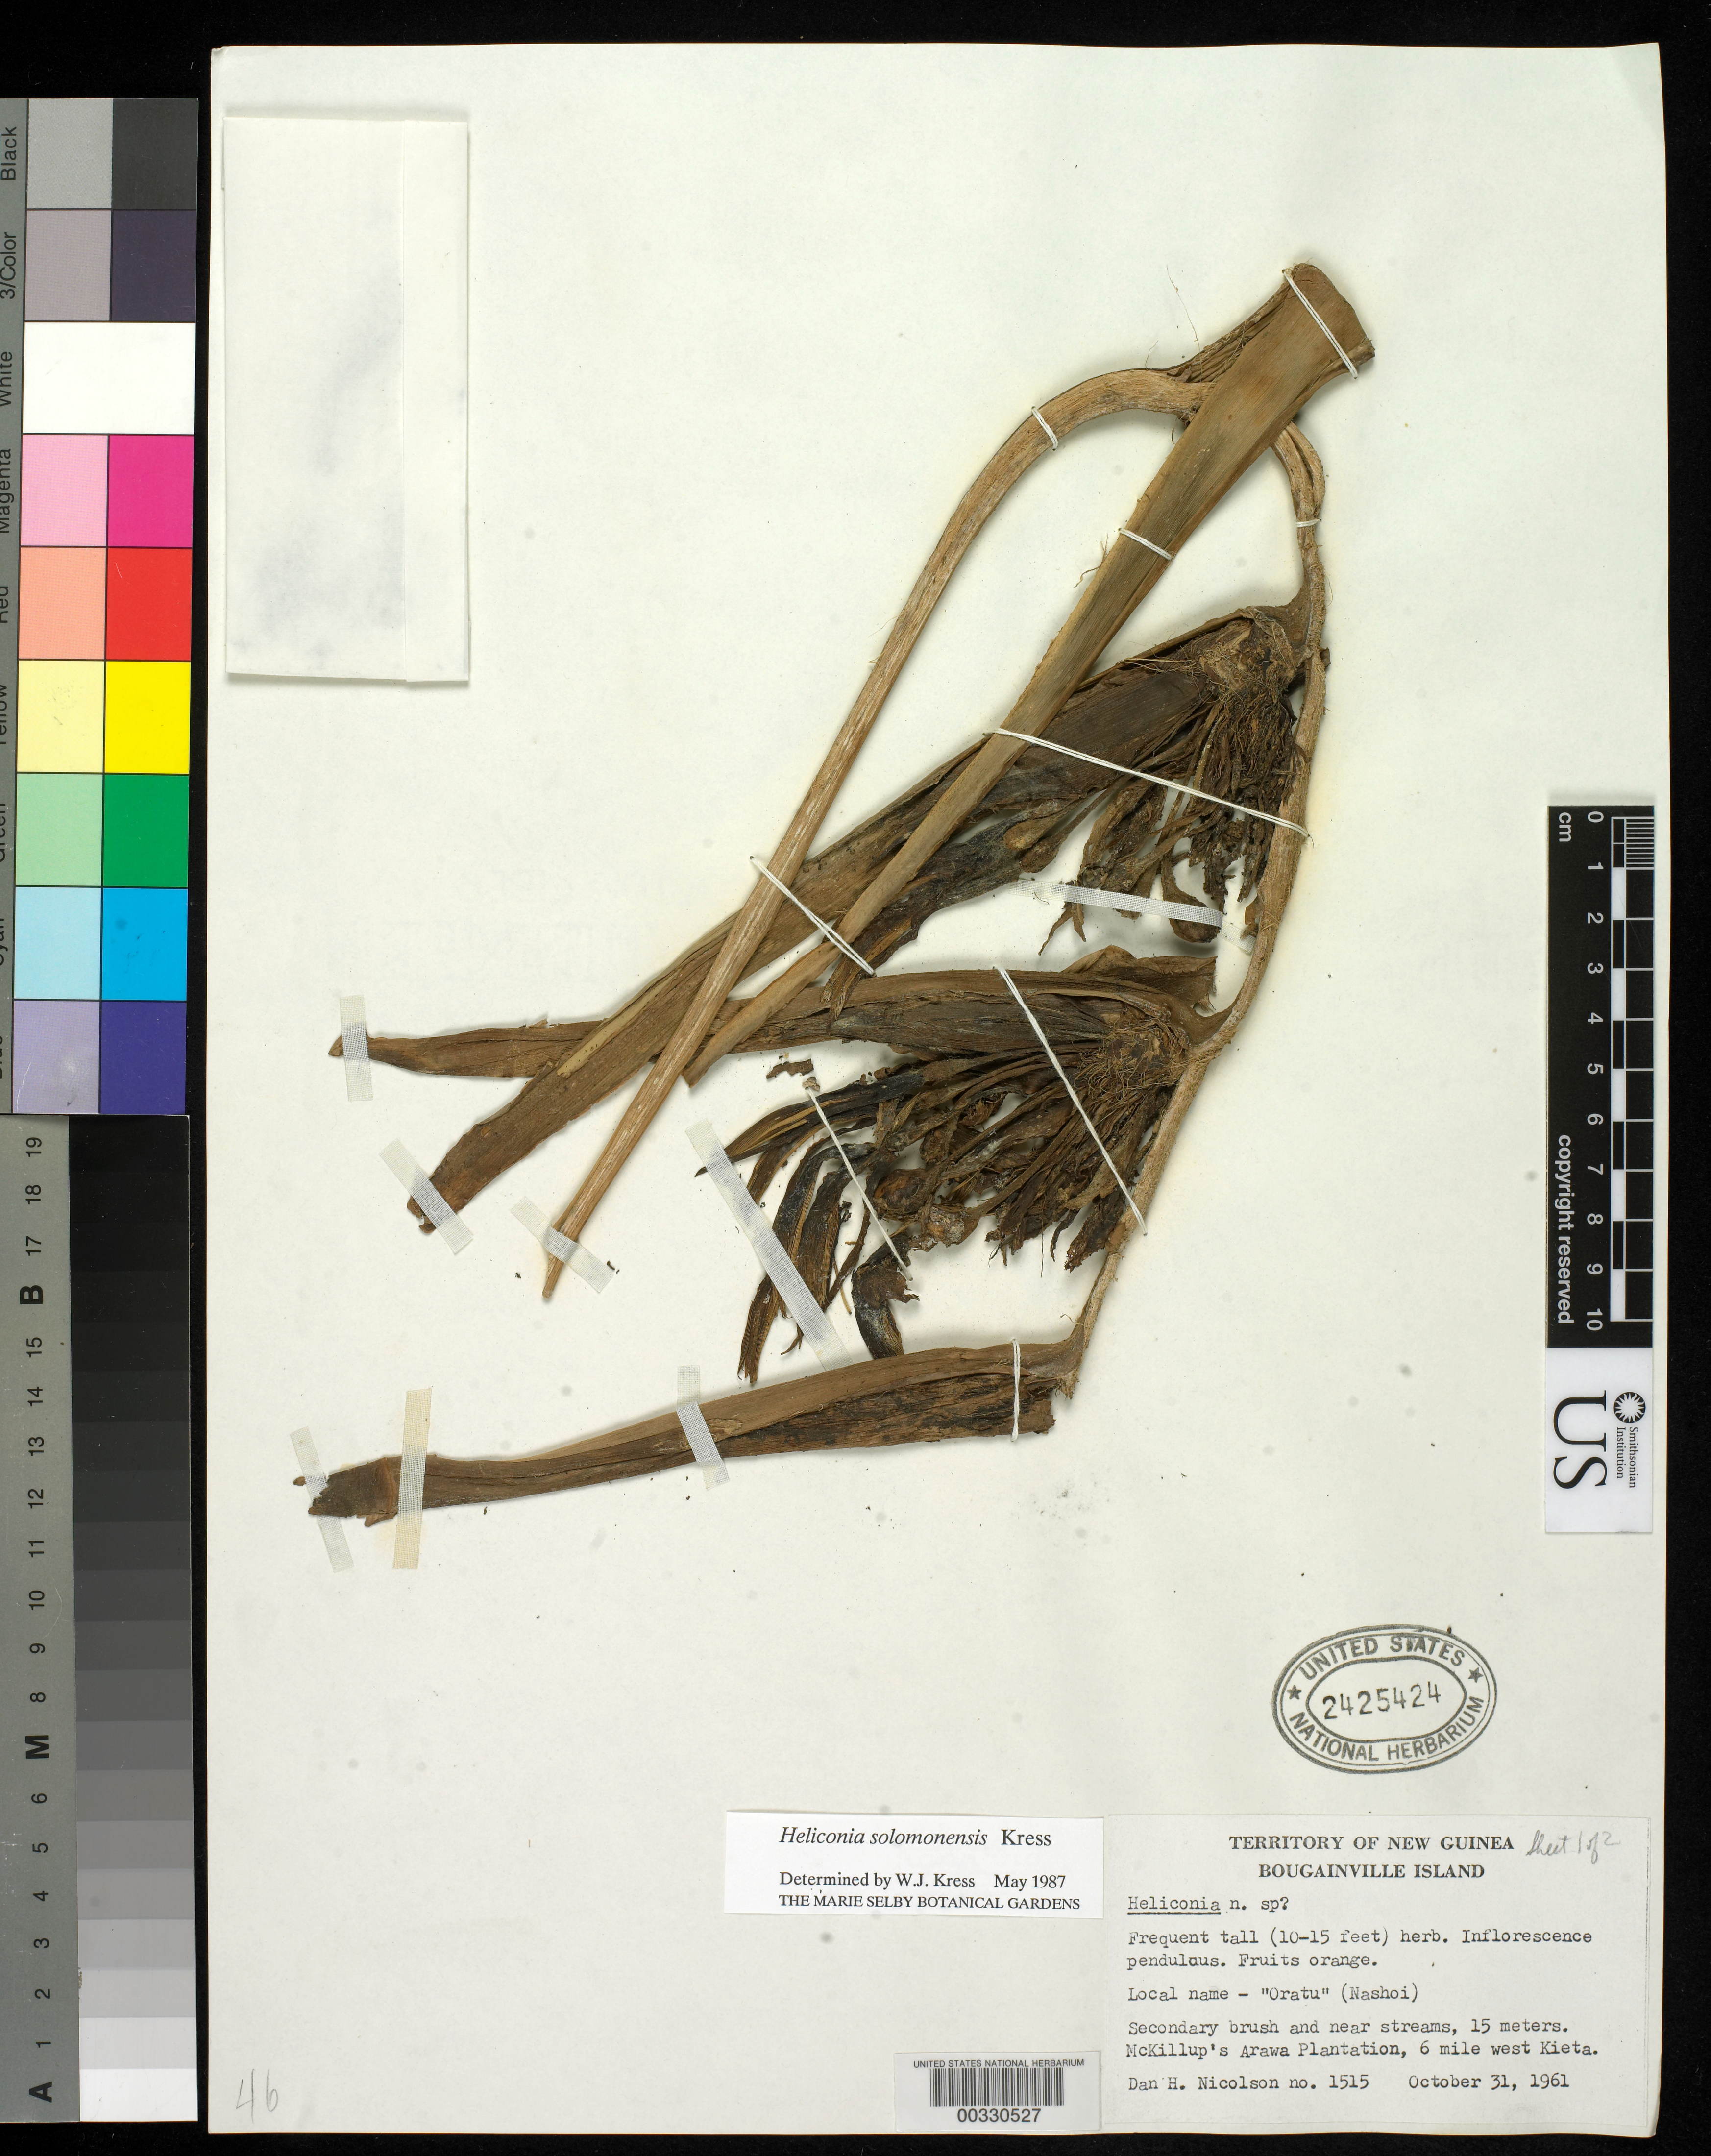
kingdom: Plantae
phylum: Tracheophyta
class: Liliopsida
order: Zingiberales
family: Heliconiaceae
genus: Heliconia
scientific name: Heliconia solomonensis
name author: W.J. Kress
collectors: D. H. Nicolson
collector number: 1515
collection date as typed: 31 Oct 1961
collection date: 1961-10-31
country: Papua New Guinea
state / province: Bougainville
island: Bougainville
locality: Mckillip's arawa plantation, 6 mile west kieta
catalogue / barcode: US 2425424